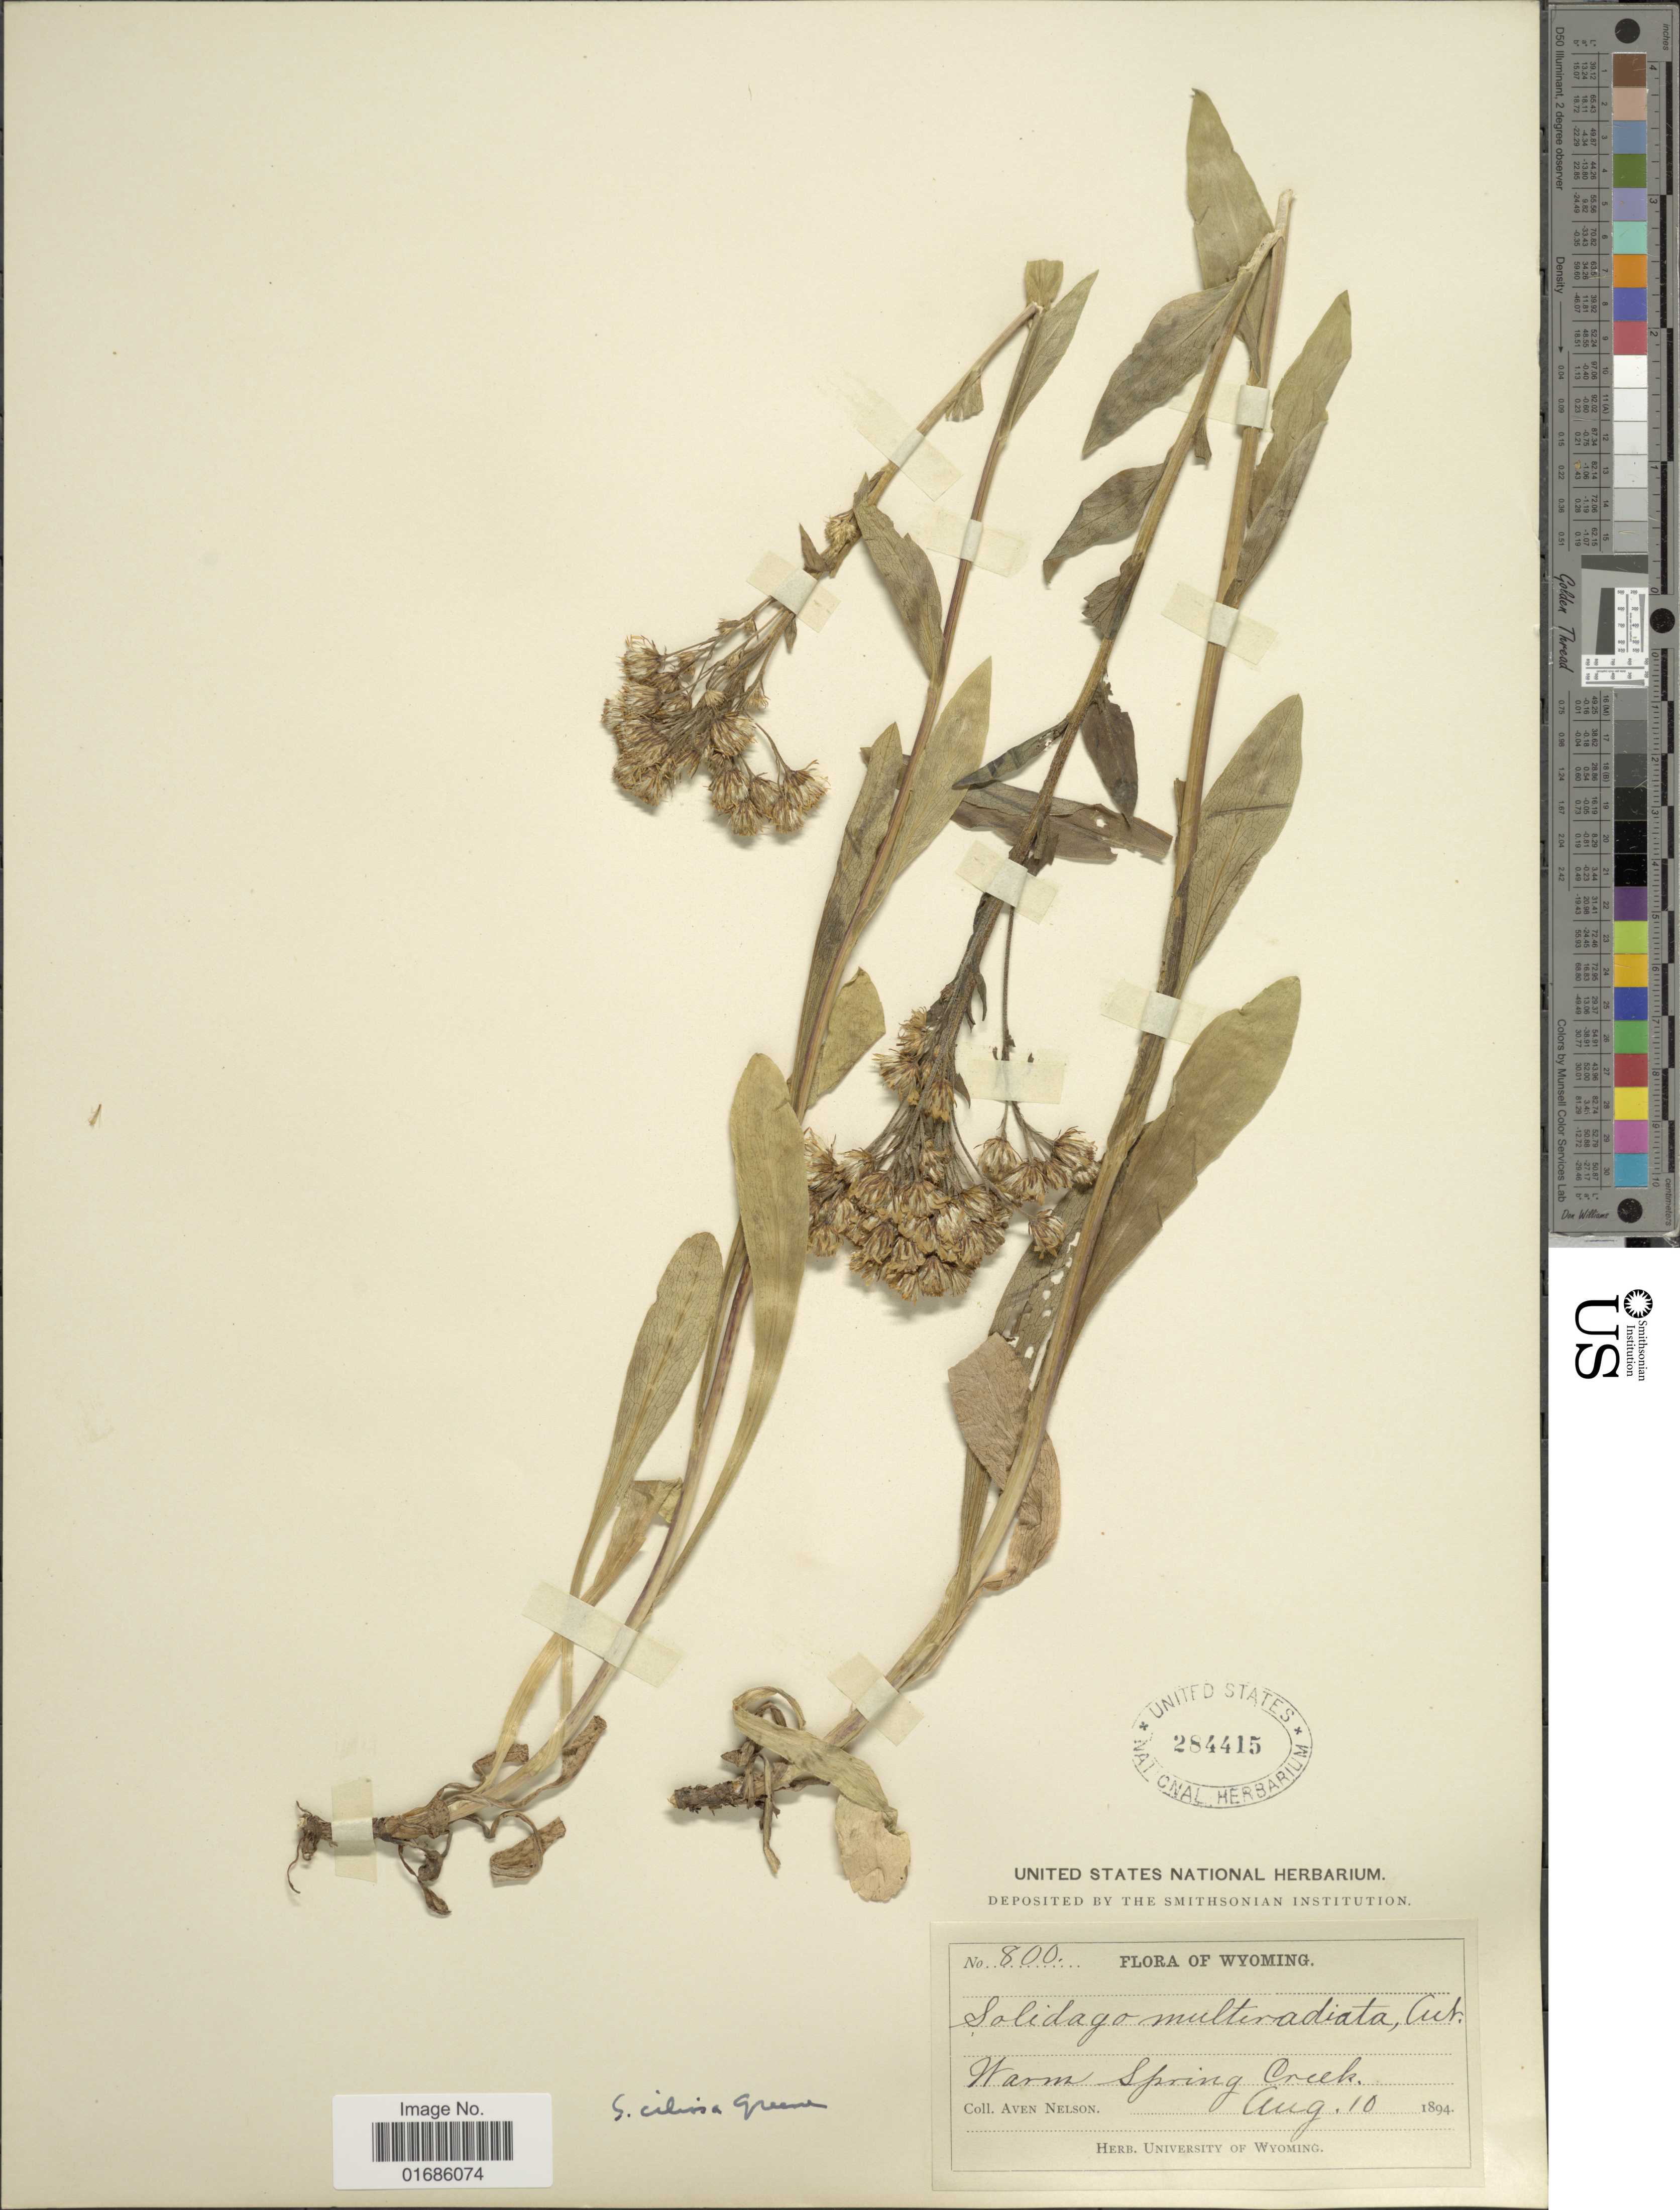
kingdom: Plantae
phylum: Tracheophyta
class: Magnoliopsida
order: Asterales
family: Asteraceae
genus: Solidago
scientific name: Solidago ciliosa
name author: Greene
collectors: A. Nelson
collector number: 800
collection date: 1894-08-10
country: United States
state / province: Wyoming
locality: Warm Spring Creek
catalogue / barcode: US 284415